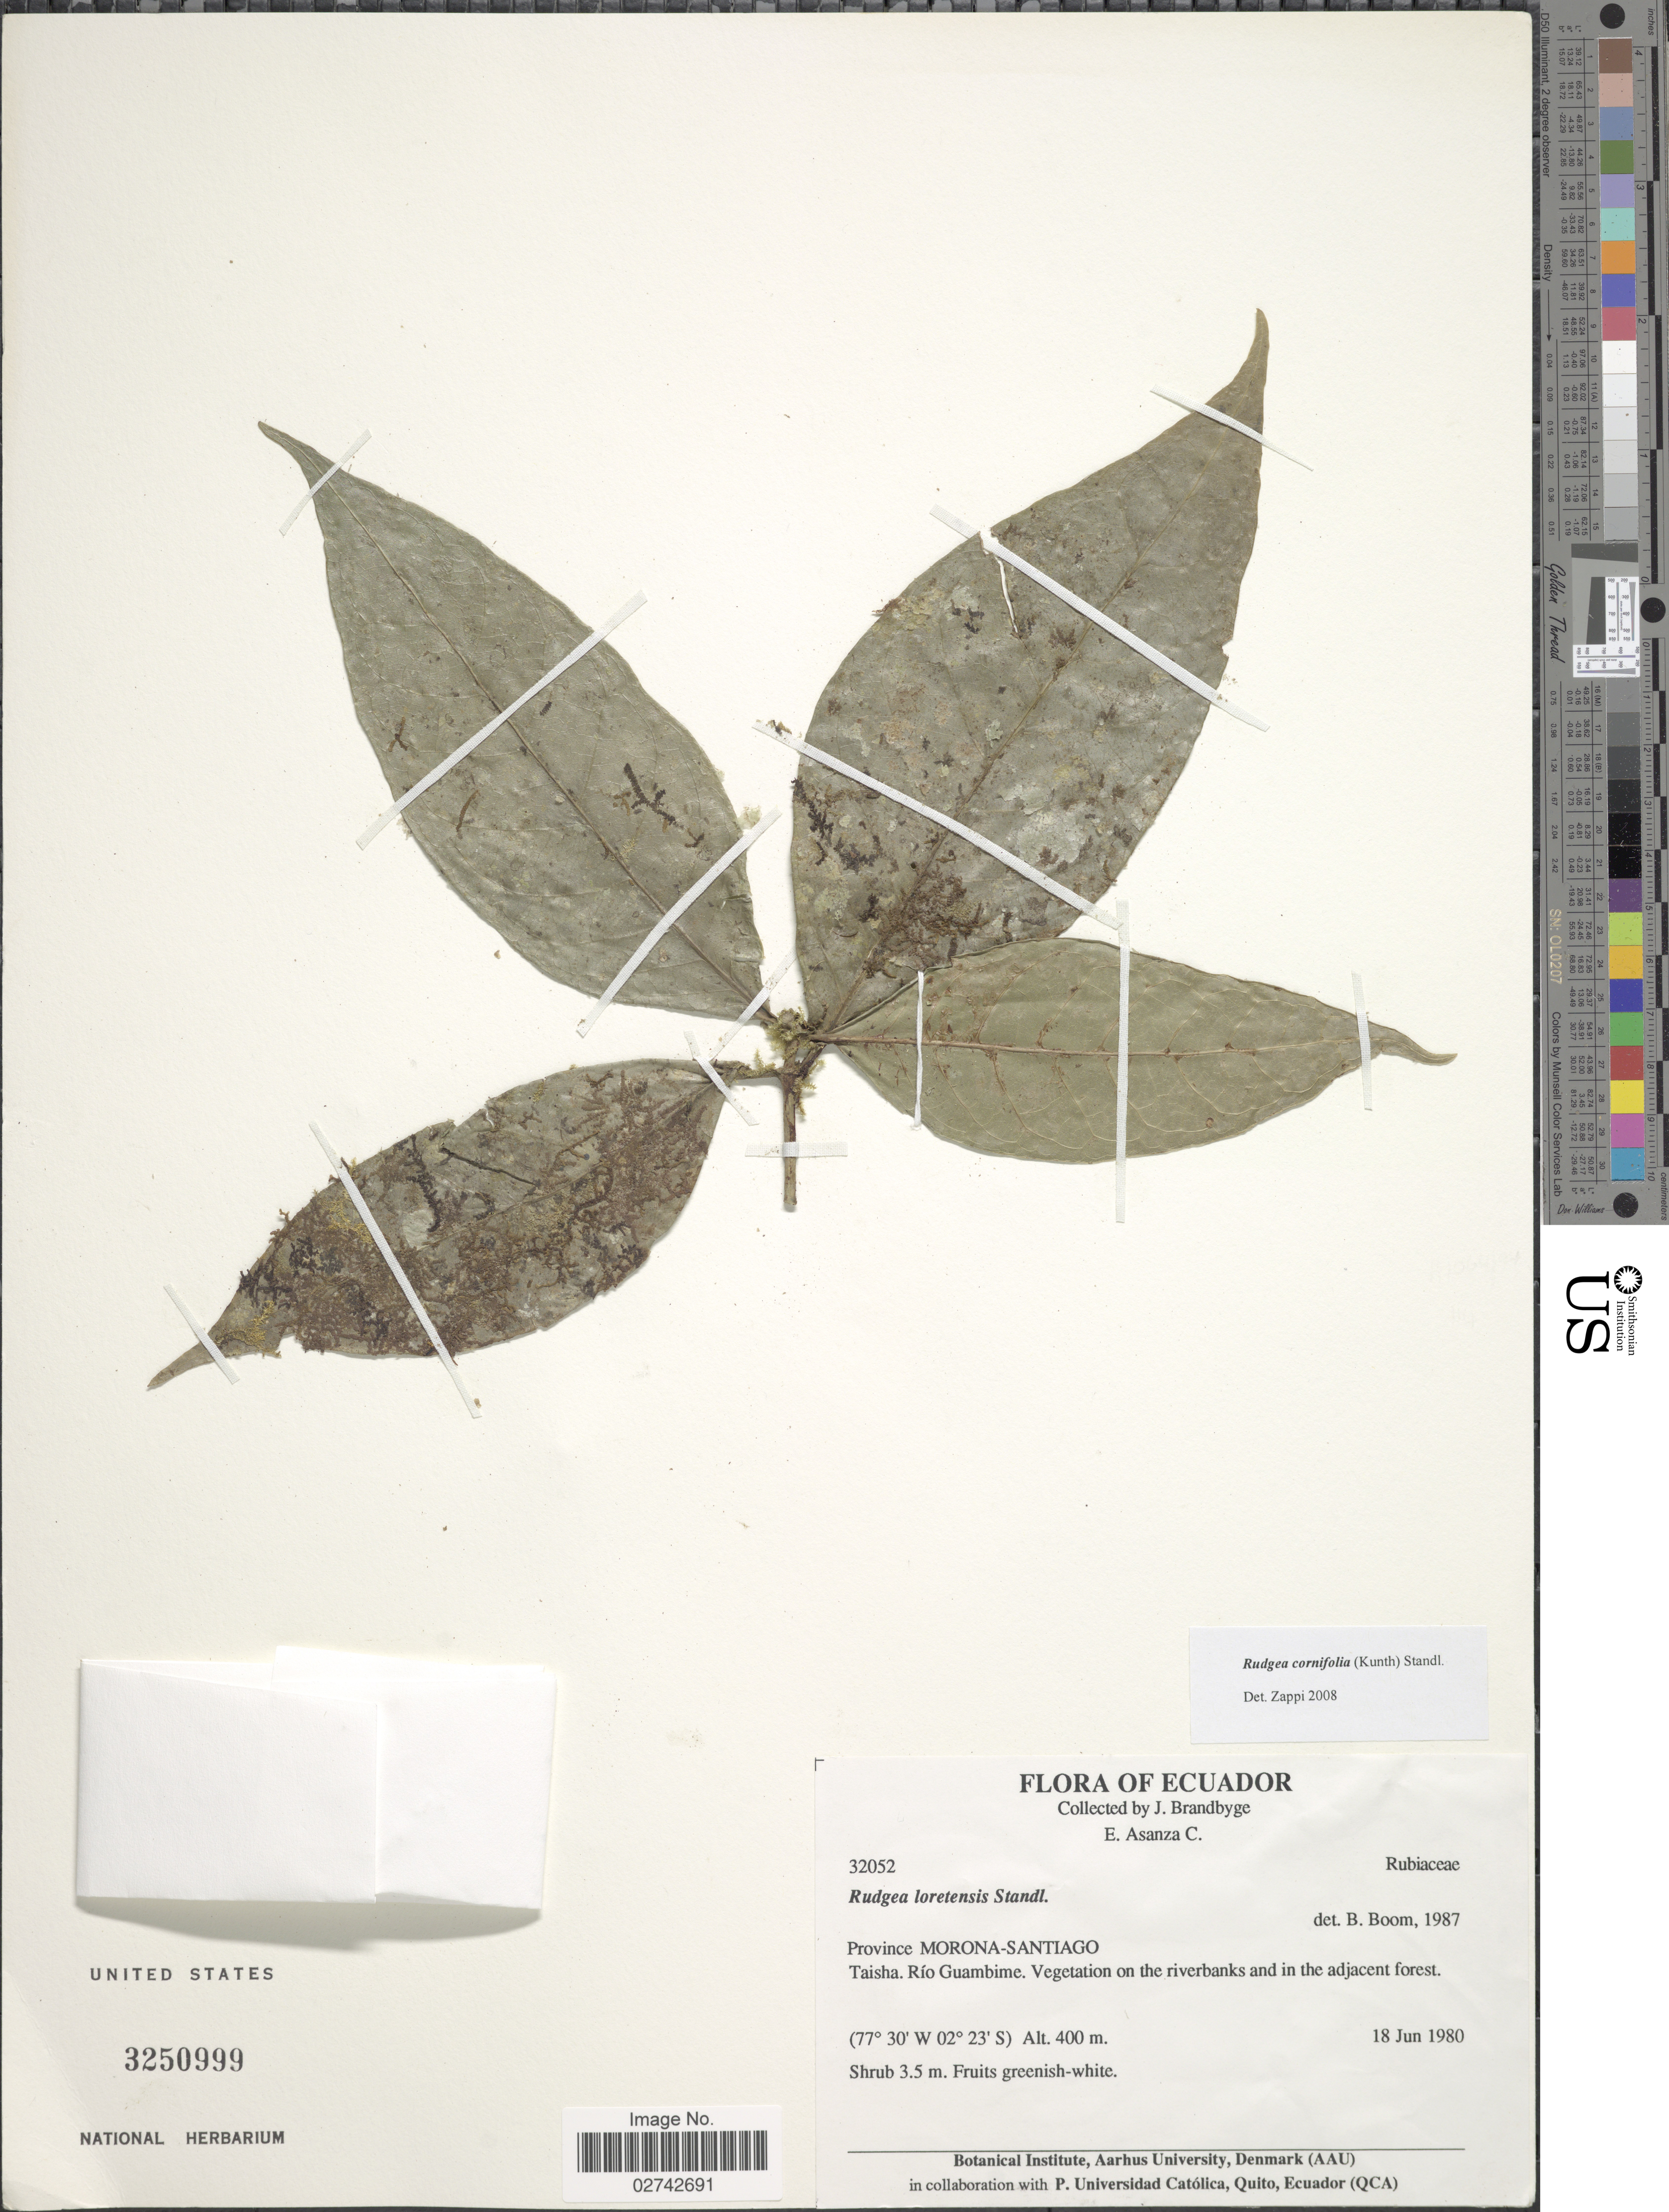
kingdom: Plantae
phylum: Tracheophyta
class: Magnoliopsida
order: Gentianales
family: Rubiaceae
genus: Rudgea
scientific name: Rudgea cornifolia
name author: (Kunth) Standl.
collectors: J. Brandbyge & E. Asanza C.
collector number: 32052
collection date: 1980-06-18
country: Ecuador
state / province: Morona-Santiago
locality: Taisha, Rio Guambime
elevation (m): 400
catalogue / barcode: US 3250999